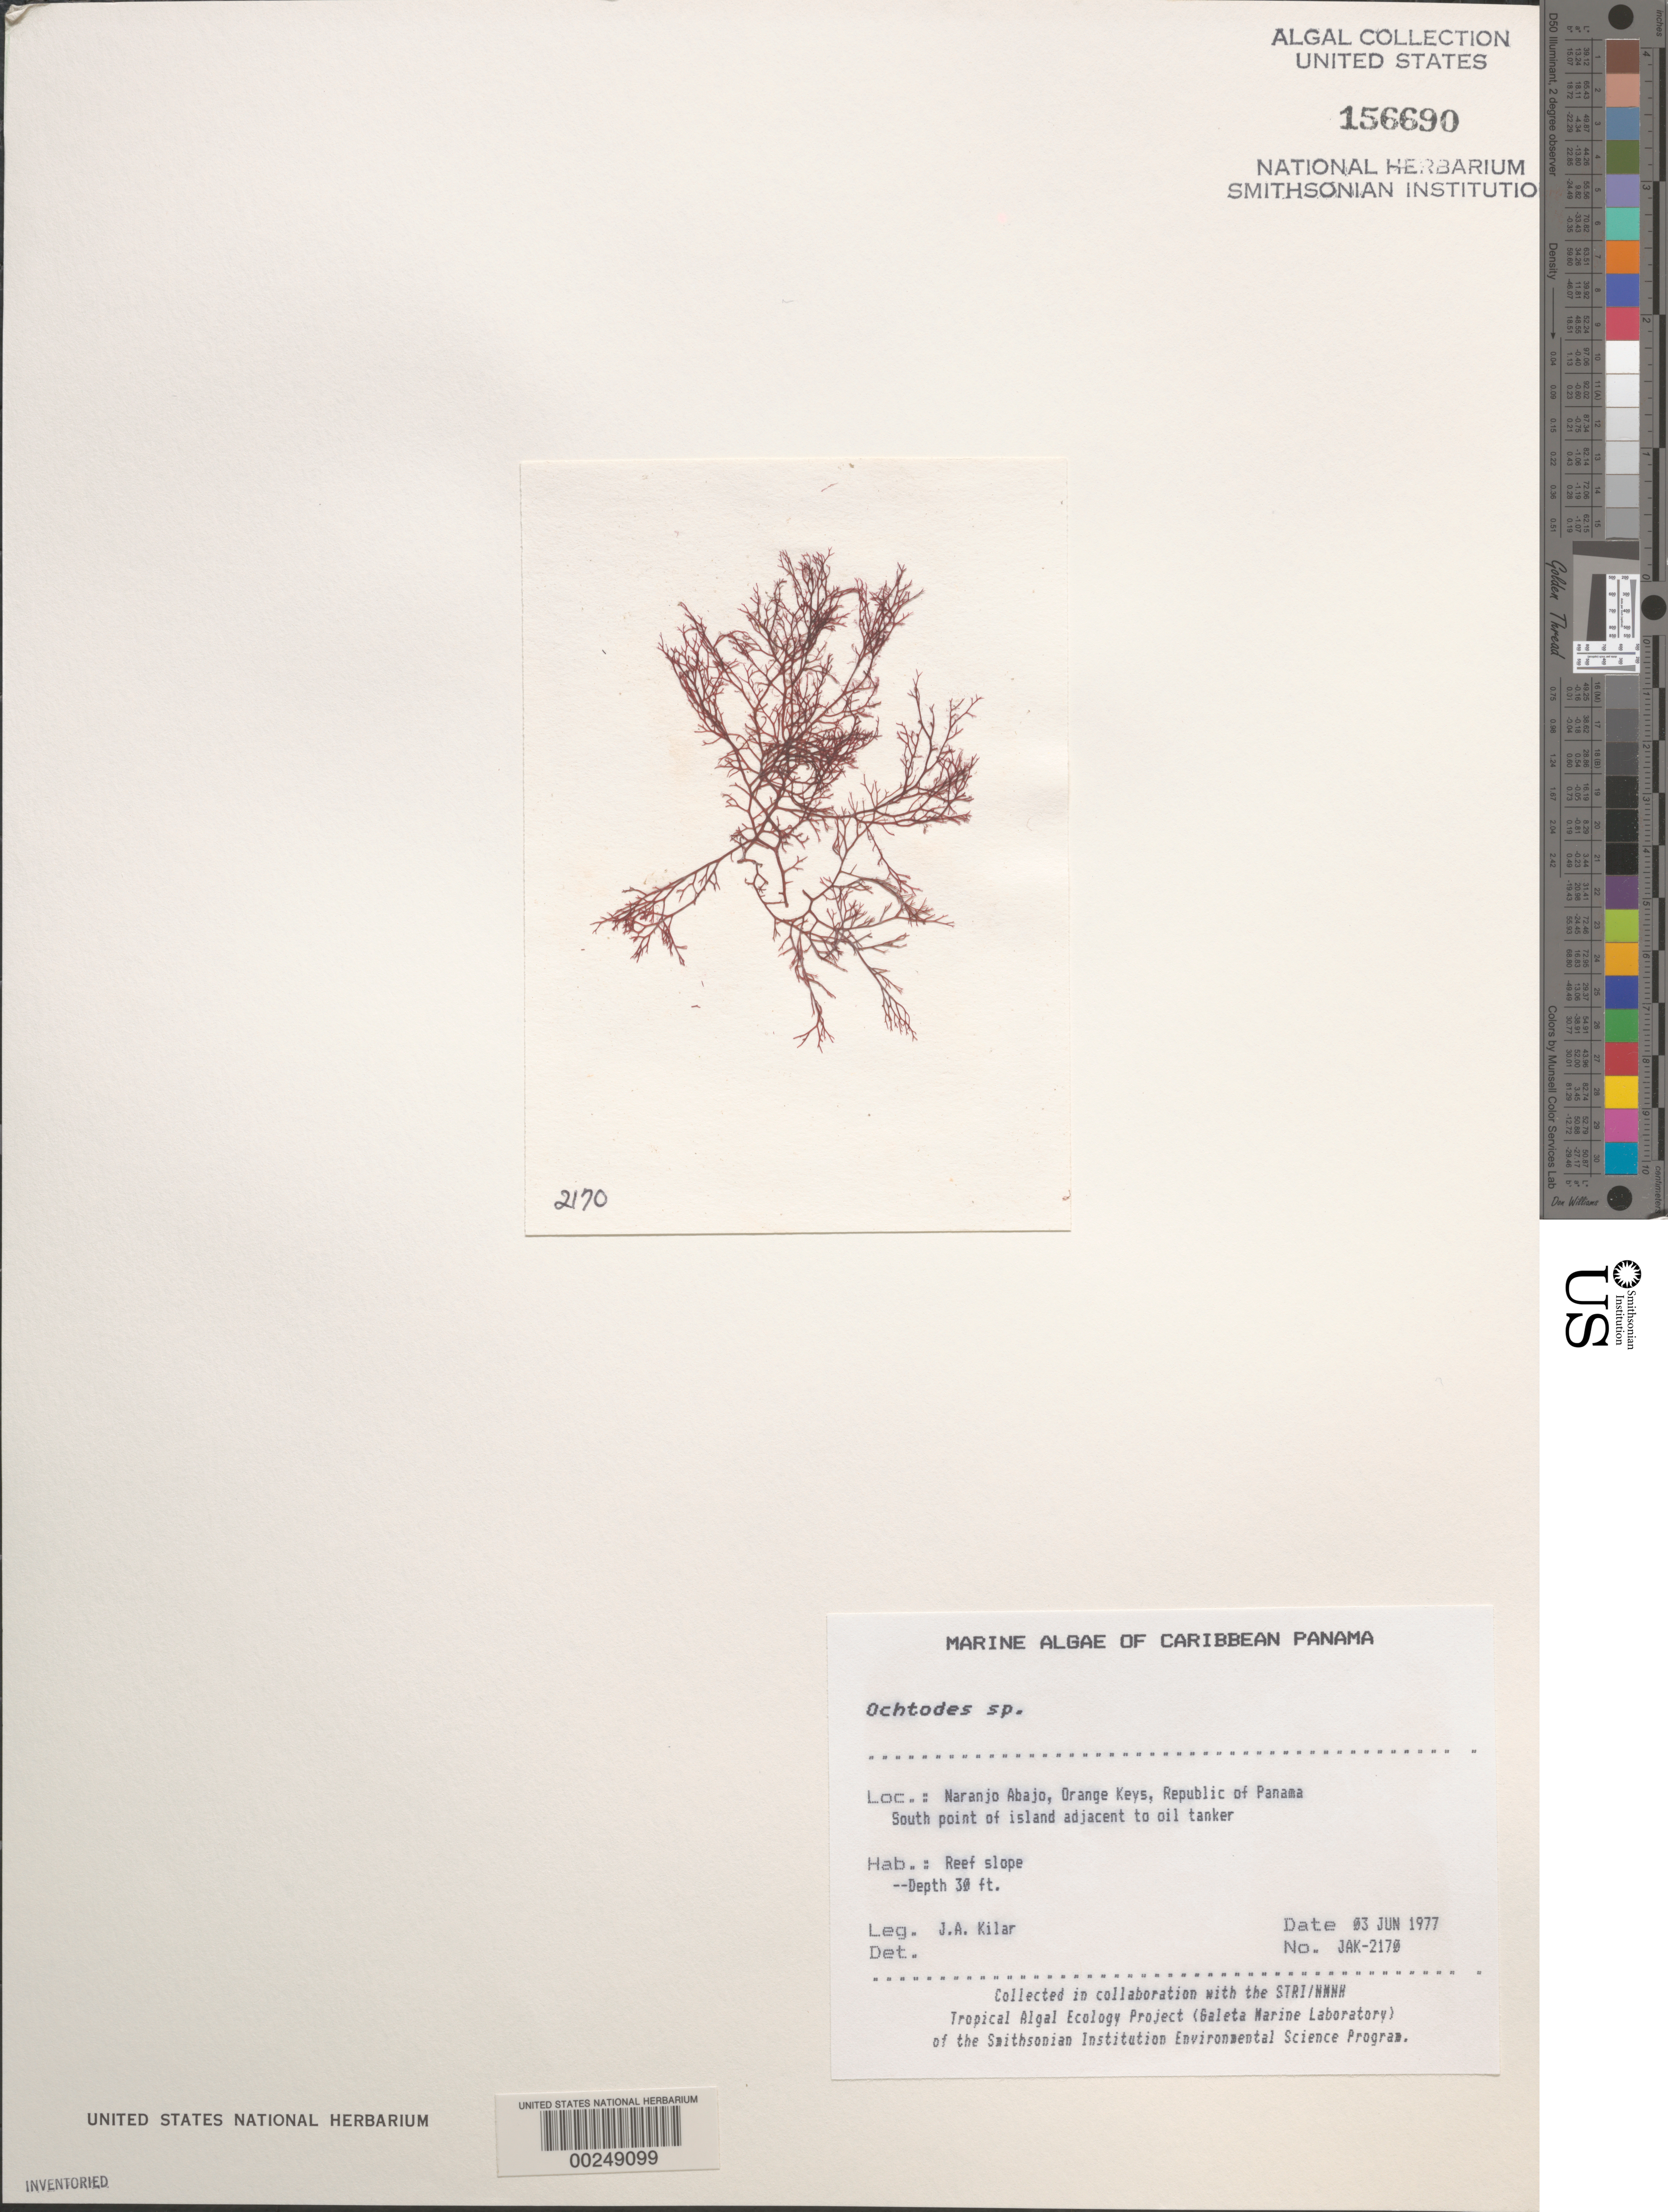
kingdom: Plantae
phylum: Rhodophyta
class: Florideophyceae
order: Gigartinales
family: Rhizophyllidaceae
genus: Ochtodes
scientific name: Ochtodes sp.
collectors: J. A. Kilar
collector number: JAK-2170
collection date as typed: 03 Jun 1977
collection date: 1977-06-03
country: Panama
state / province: Colón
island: Naranjo Arriba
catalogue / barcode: US 156690